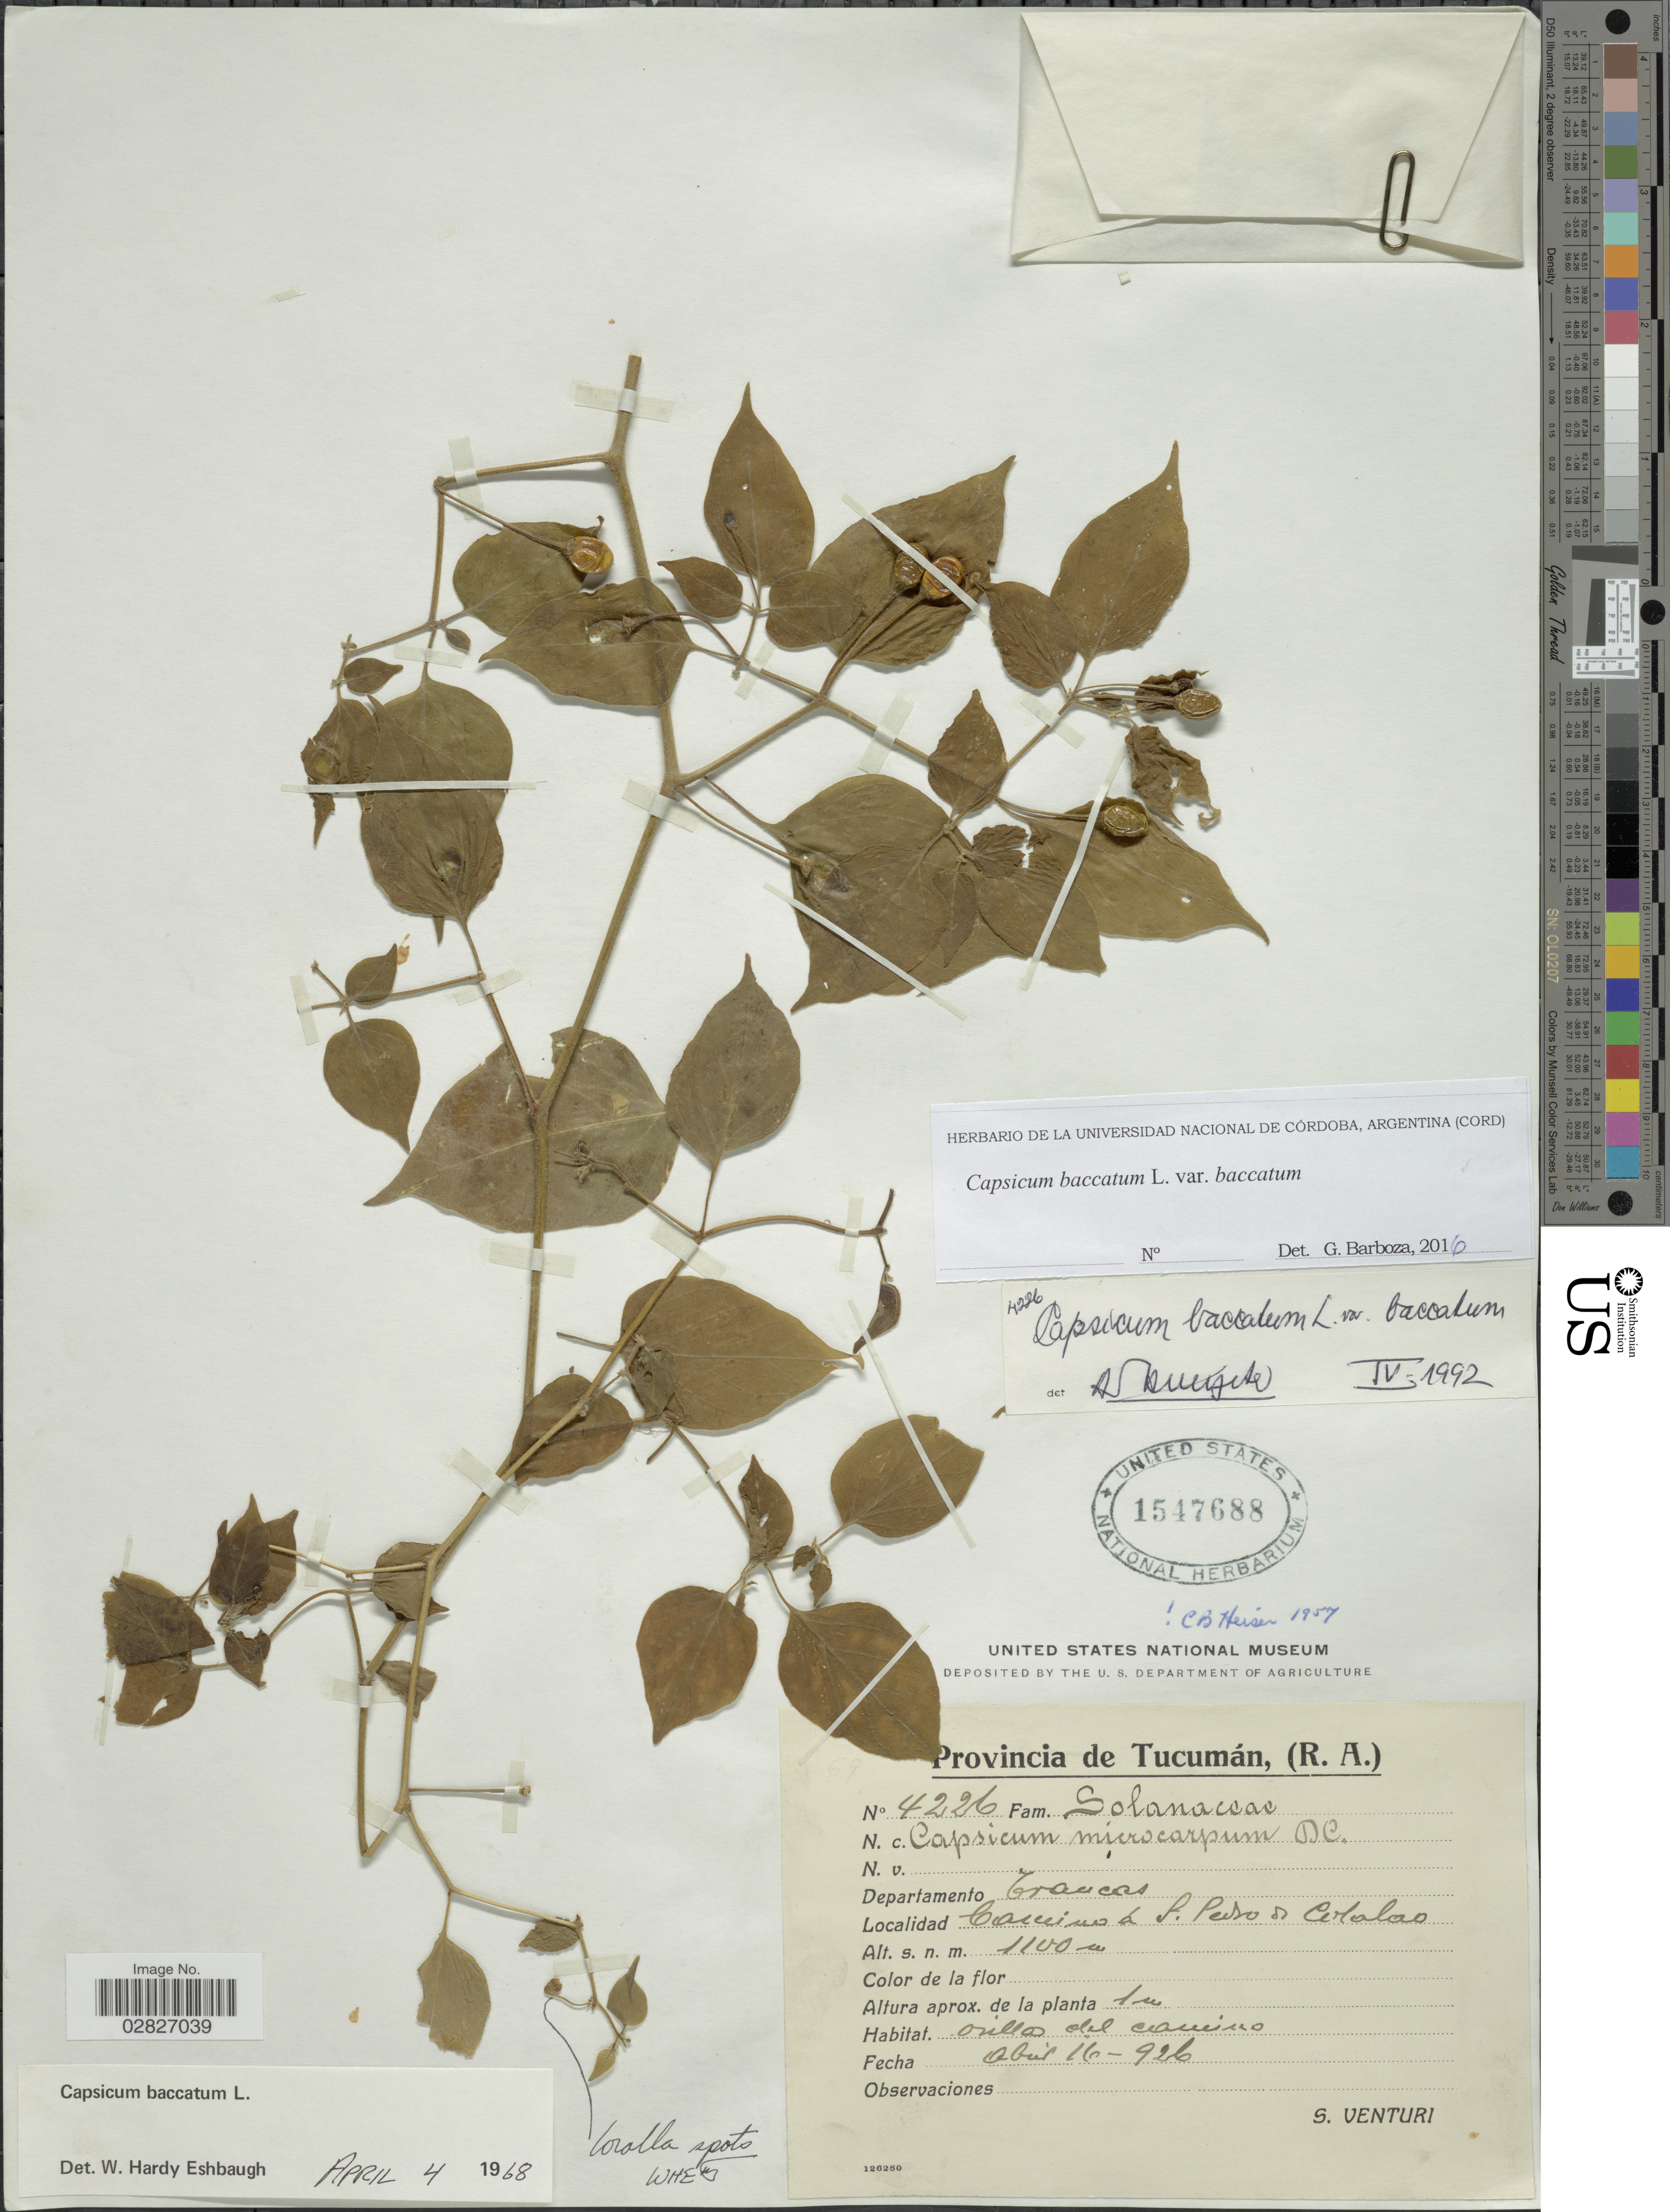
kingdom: Plantae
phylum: Tracheophyta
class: Magnoliopsida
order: Solanales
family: Solanaceae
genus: Capsicum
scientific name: Capsicum baccatum var. baccatum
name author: L.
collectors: S. Venturi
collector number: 4226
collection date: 1926-04-16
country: Argentina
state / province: Tucuman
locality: Departamento Trancas, Camino de S. Pedro de Cololao.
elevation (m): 1100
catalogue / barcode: US 1547688